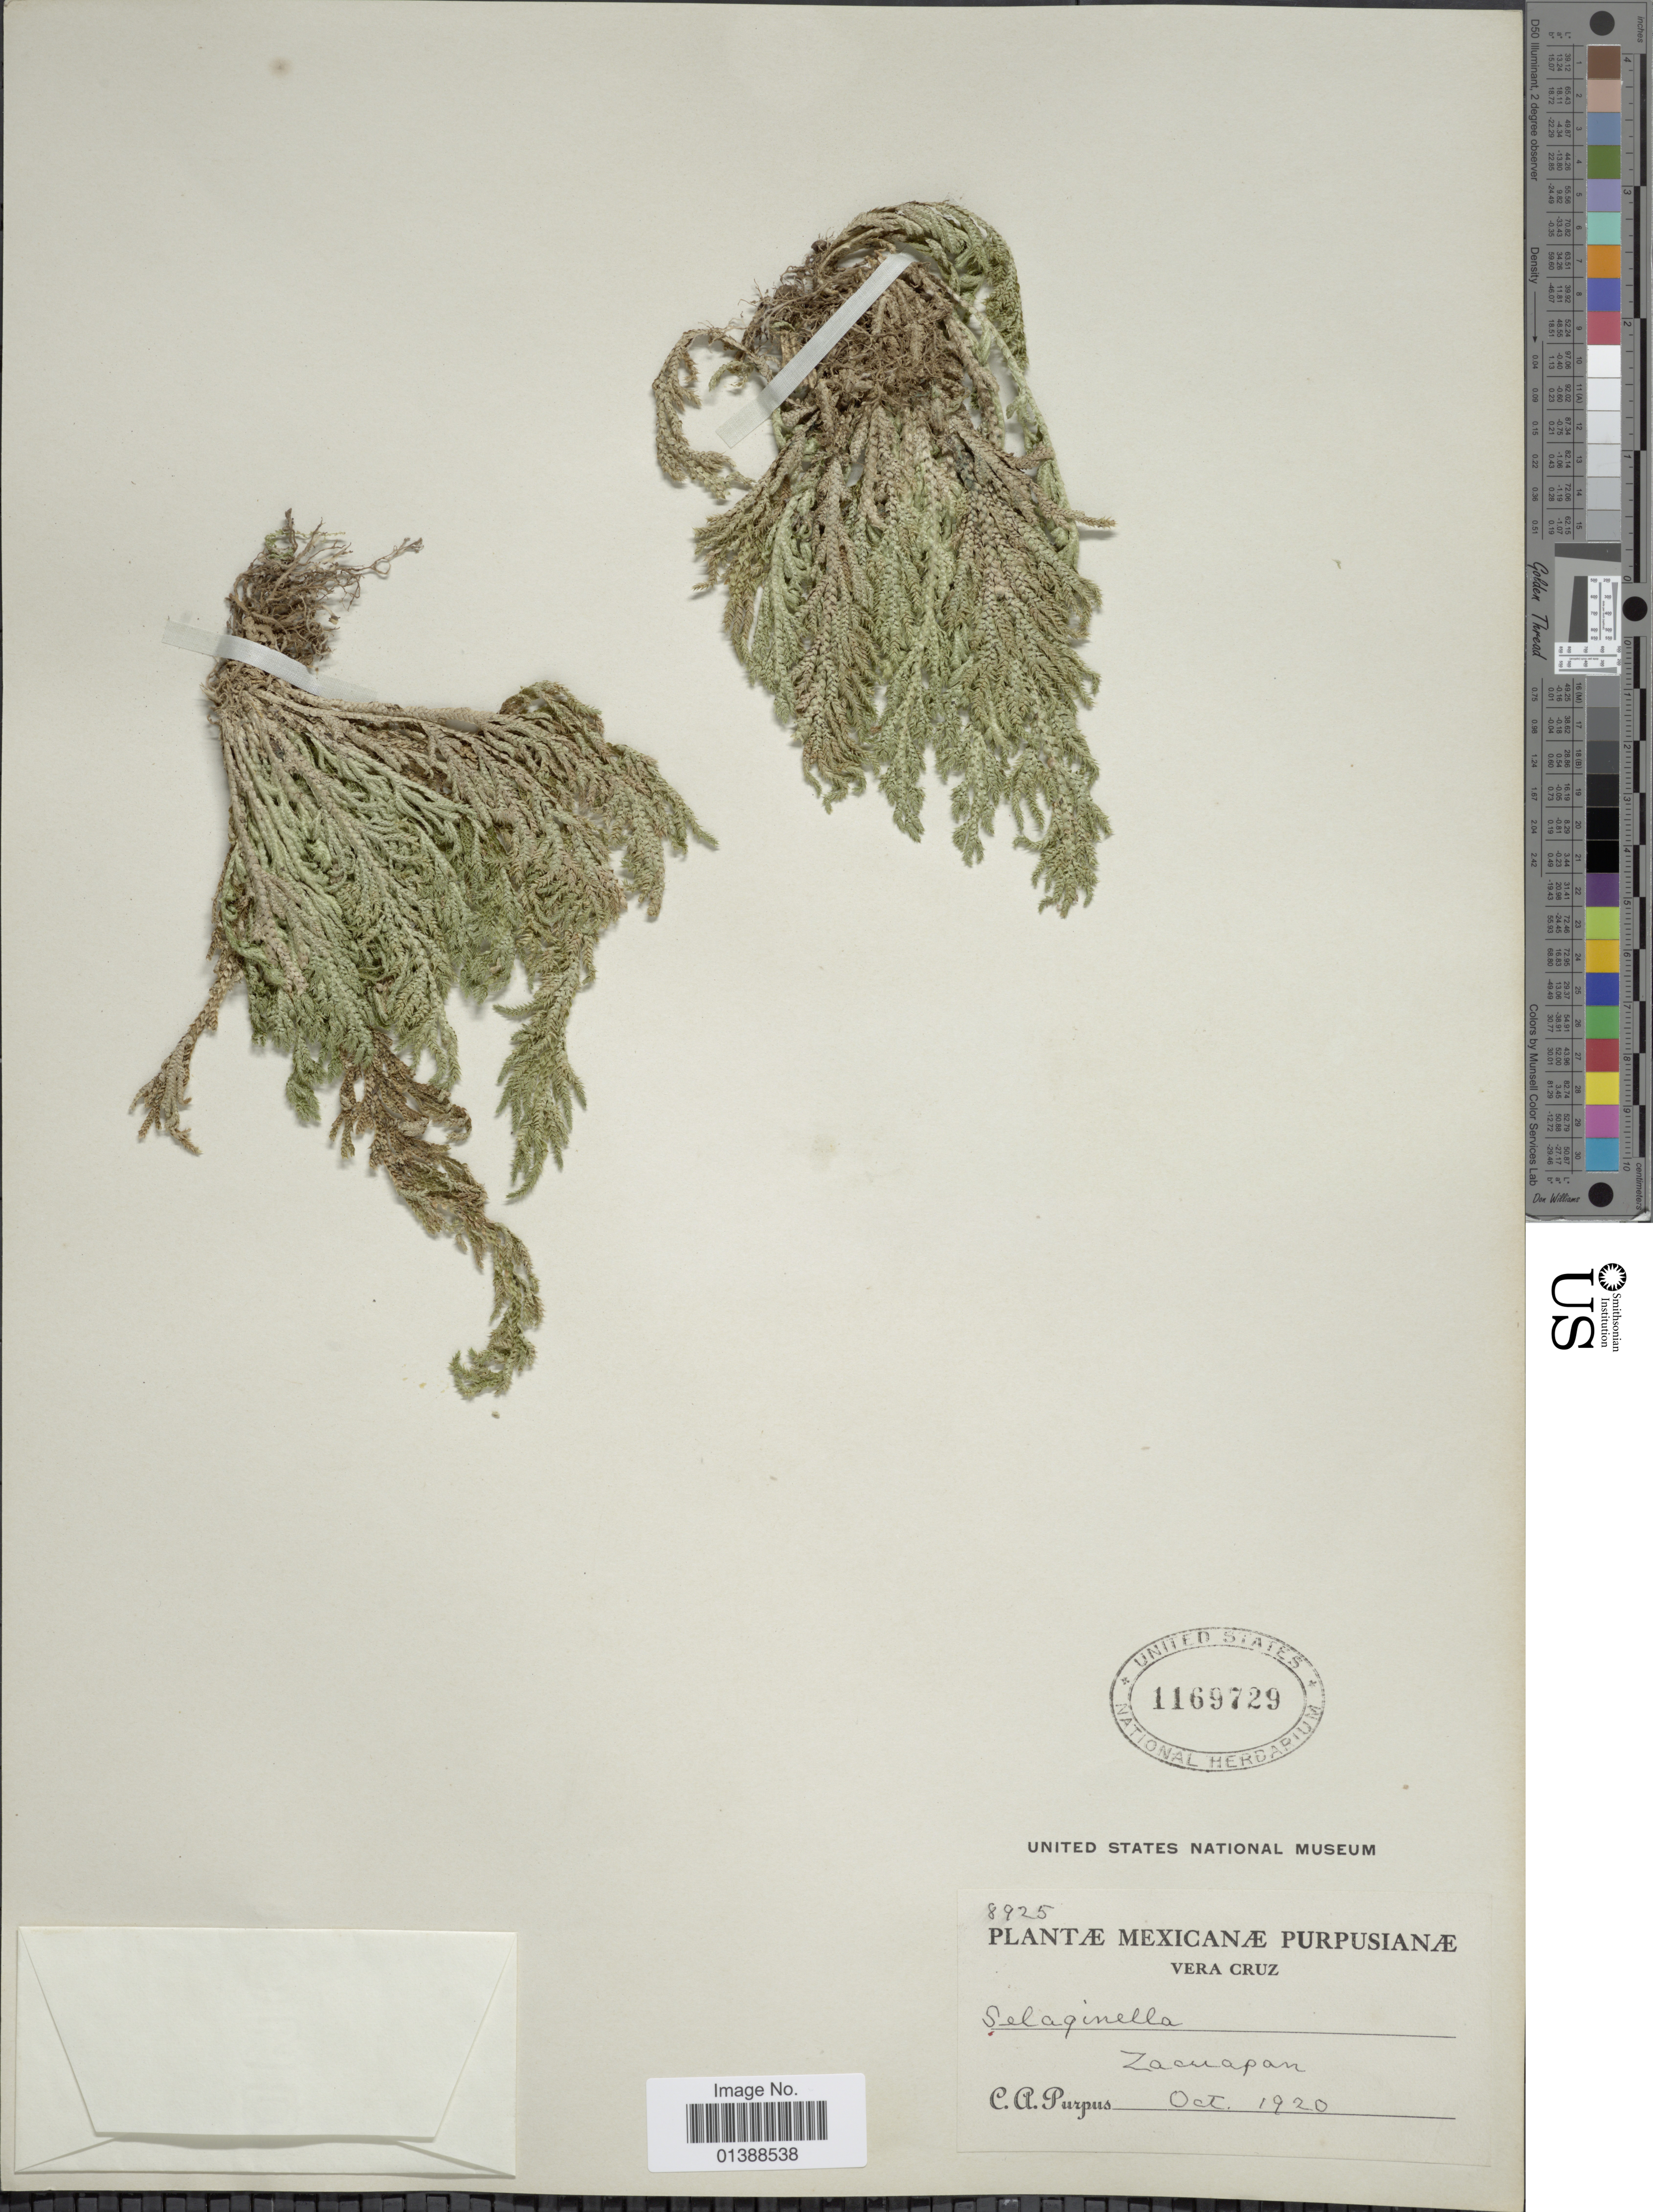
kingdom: Plantae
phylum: Tracheophyta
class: Lycopodiopsida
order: Selaginellales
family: Selaginellaceae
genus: Selaginella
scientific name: Selaginella pallescens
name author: (C. Presl) Spring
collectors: C. A. Purpus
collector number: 8925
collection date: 1920-10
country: Mexico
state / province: Veracruz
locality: Vera Cruz, Zacuapan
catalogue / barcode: US 1169729